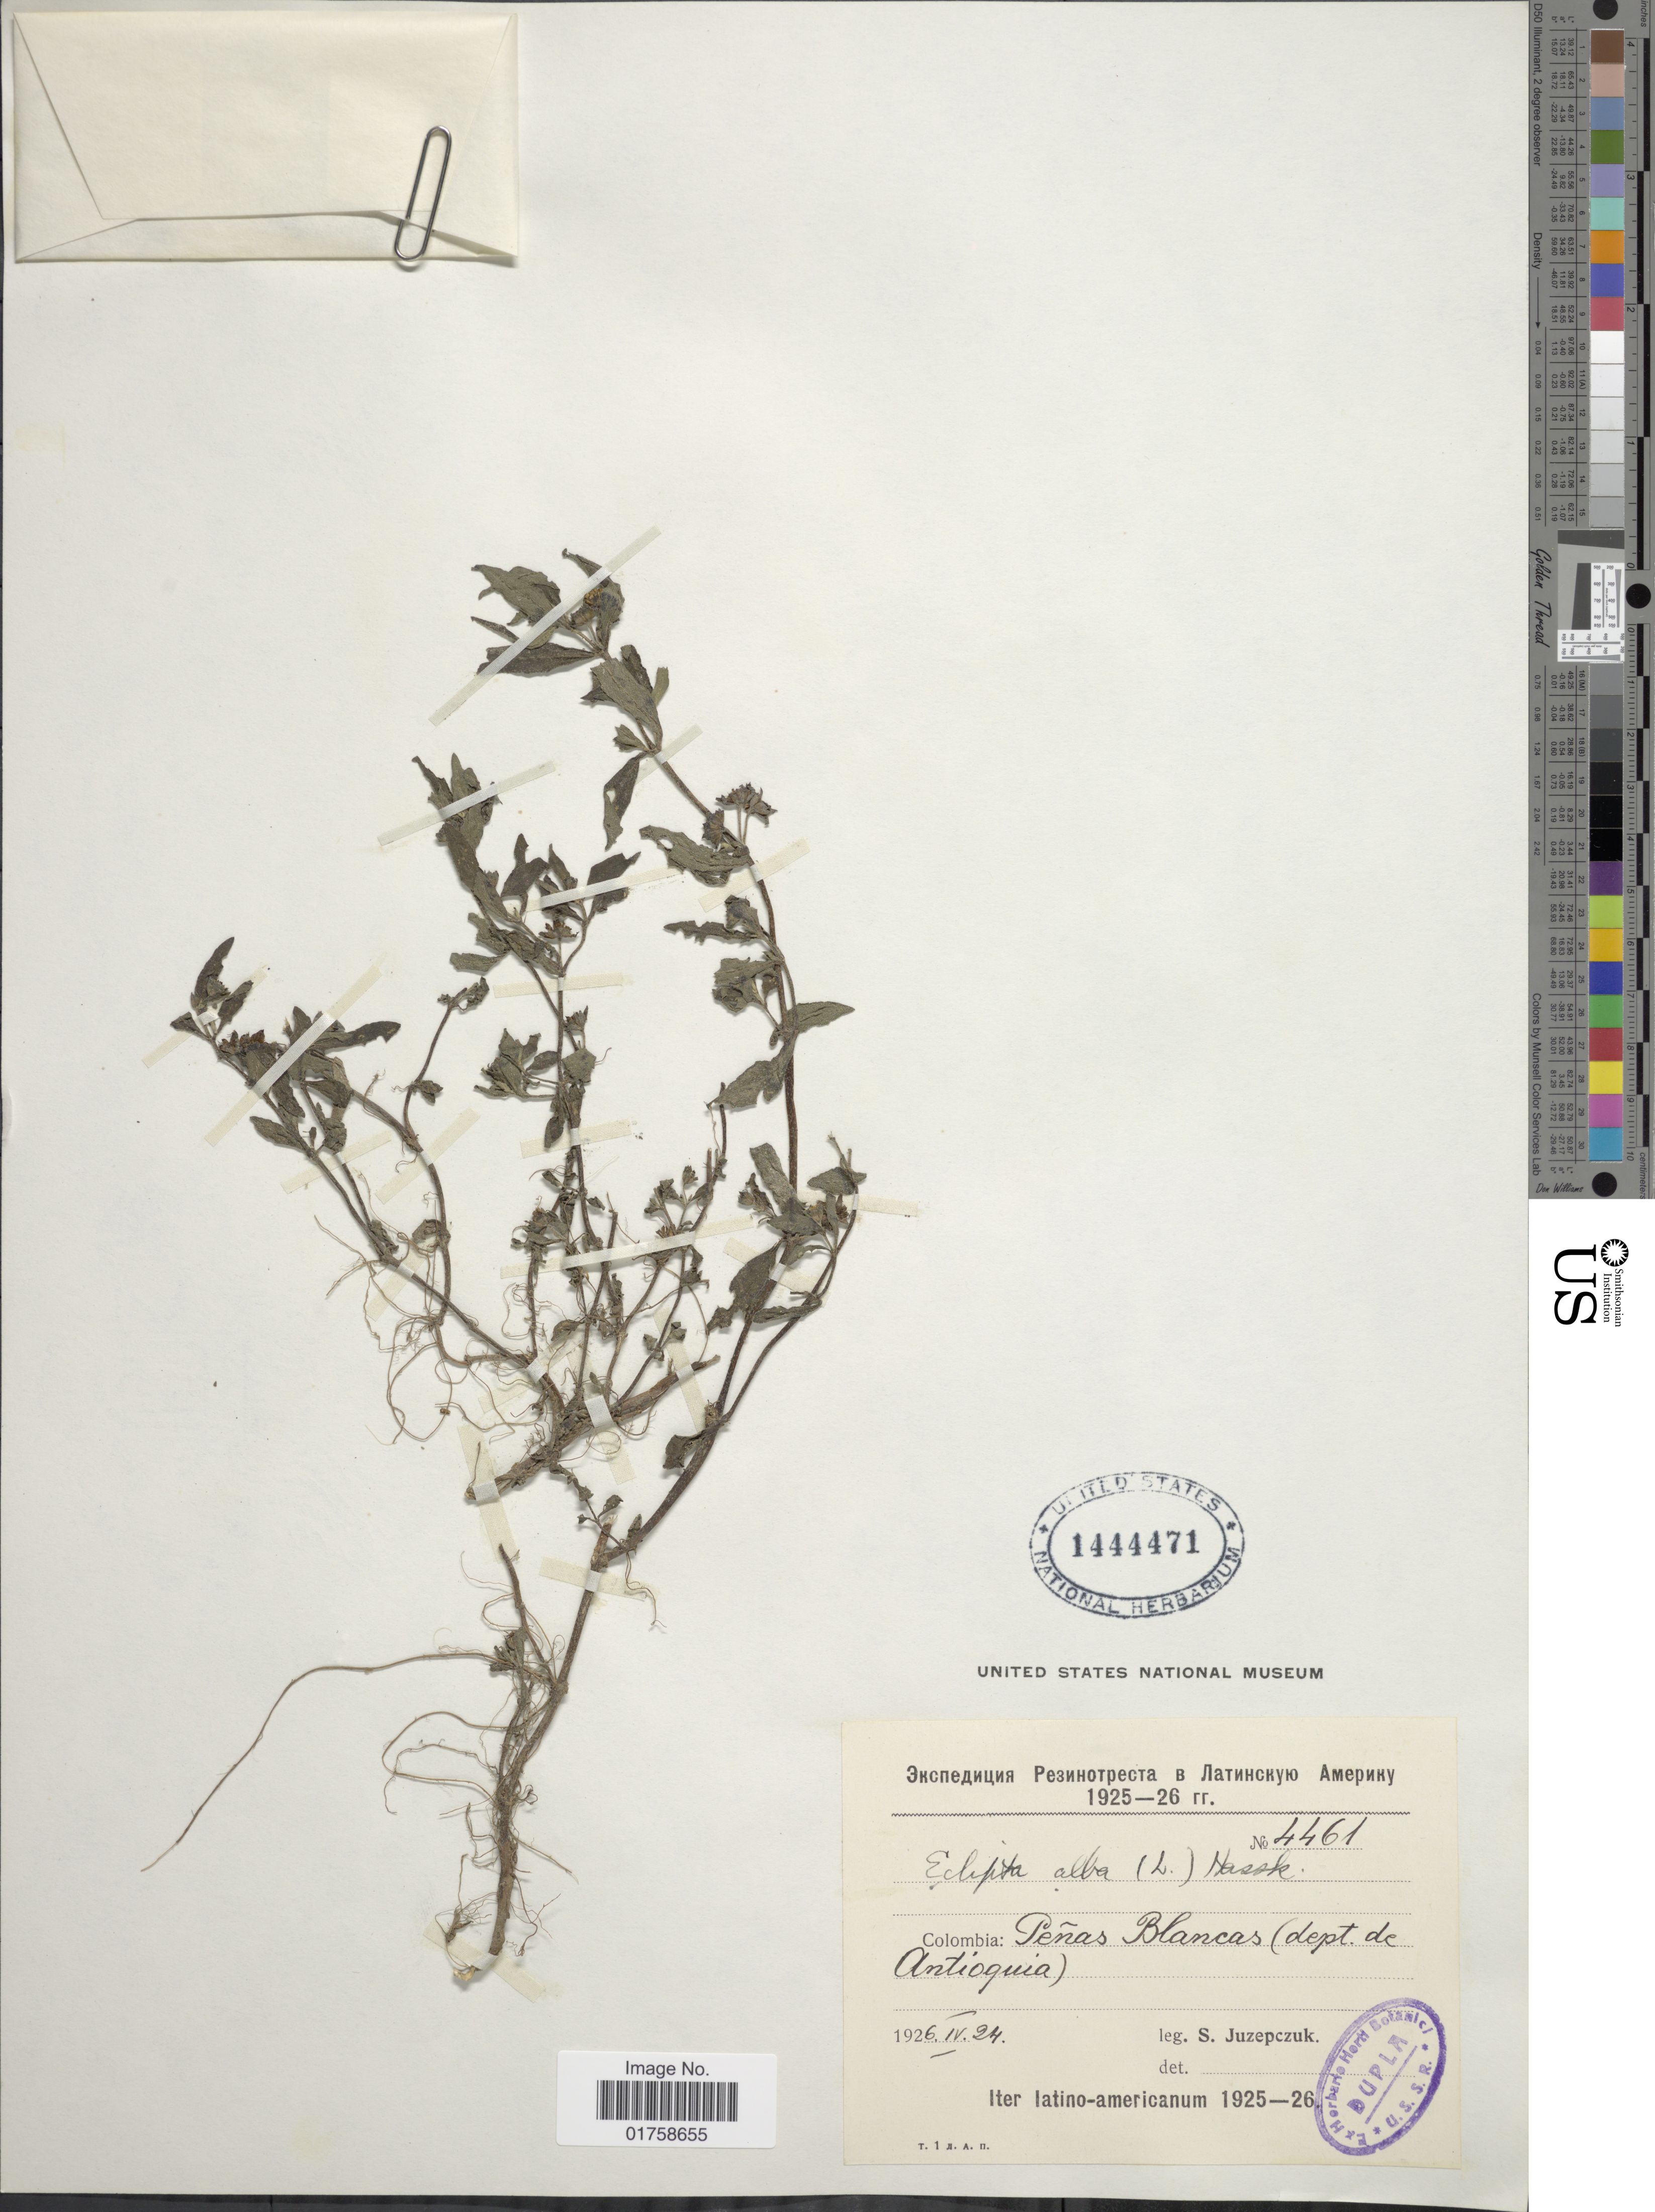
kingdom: Plantae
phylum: Tracheophyta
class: Magnoliopsida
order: Asterales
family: Asteraceae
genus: Eclipta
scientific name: Eclipta alba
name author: (L.) Hassk.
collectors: S. V. Juzepczuk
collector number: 4461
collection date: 1926-04-24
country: Colombia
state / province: Antioquia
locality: Colombia: Peñas Blancas (dept. de Antioquia)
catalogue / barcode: US 1444471